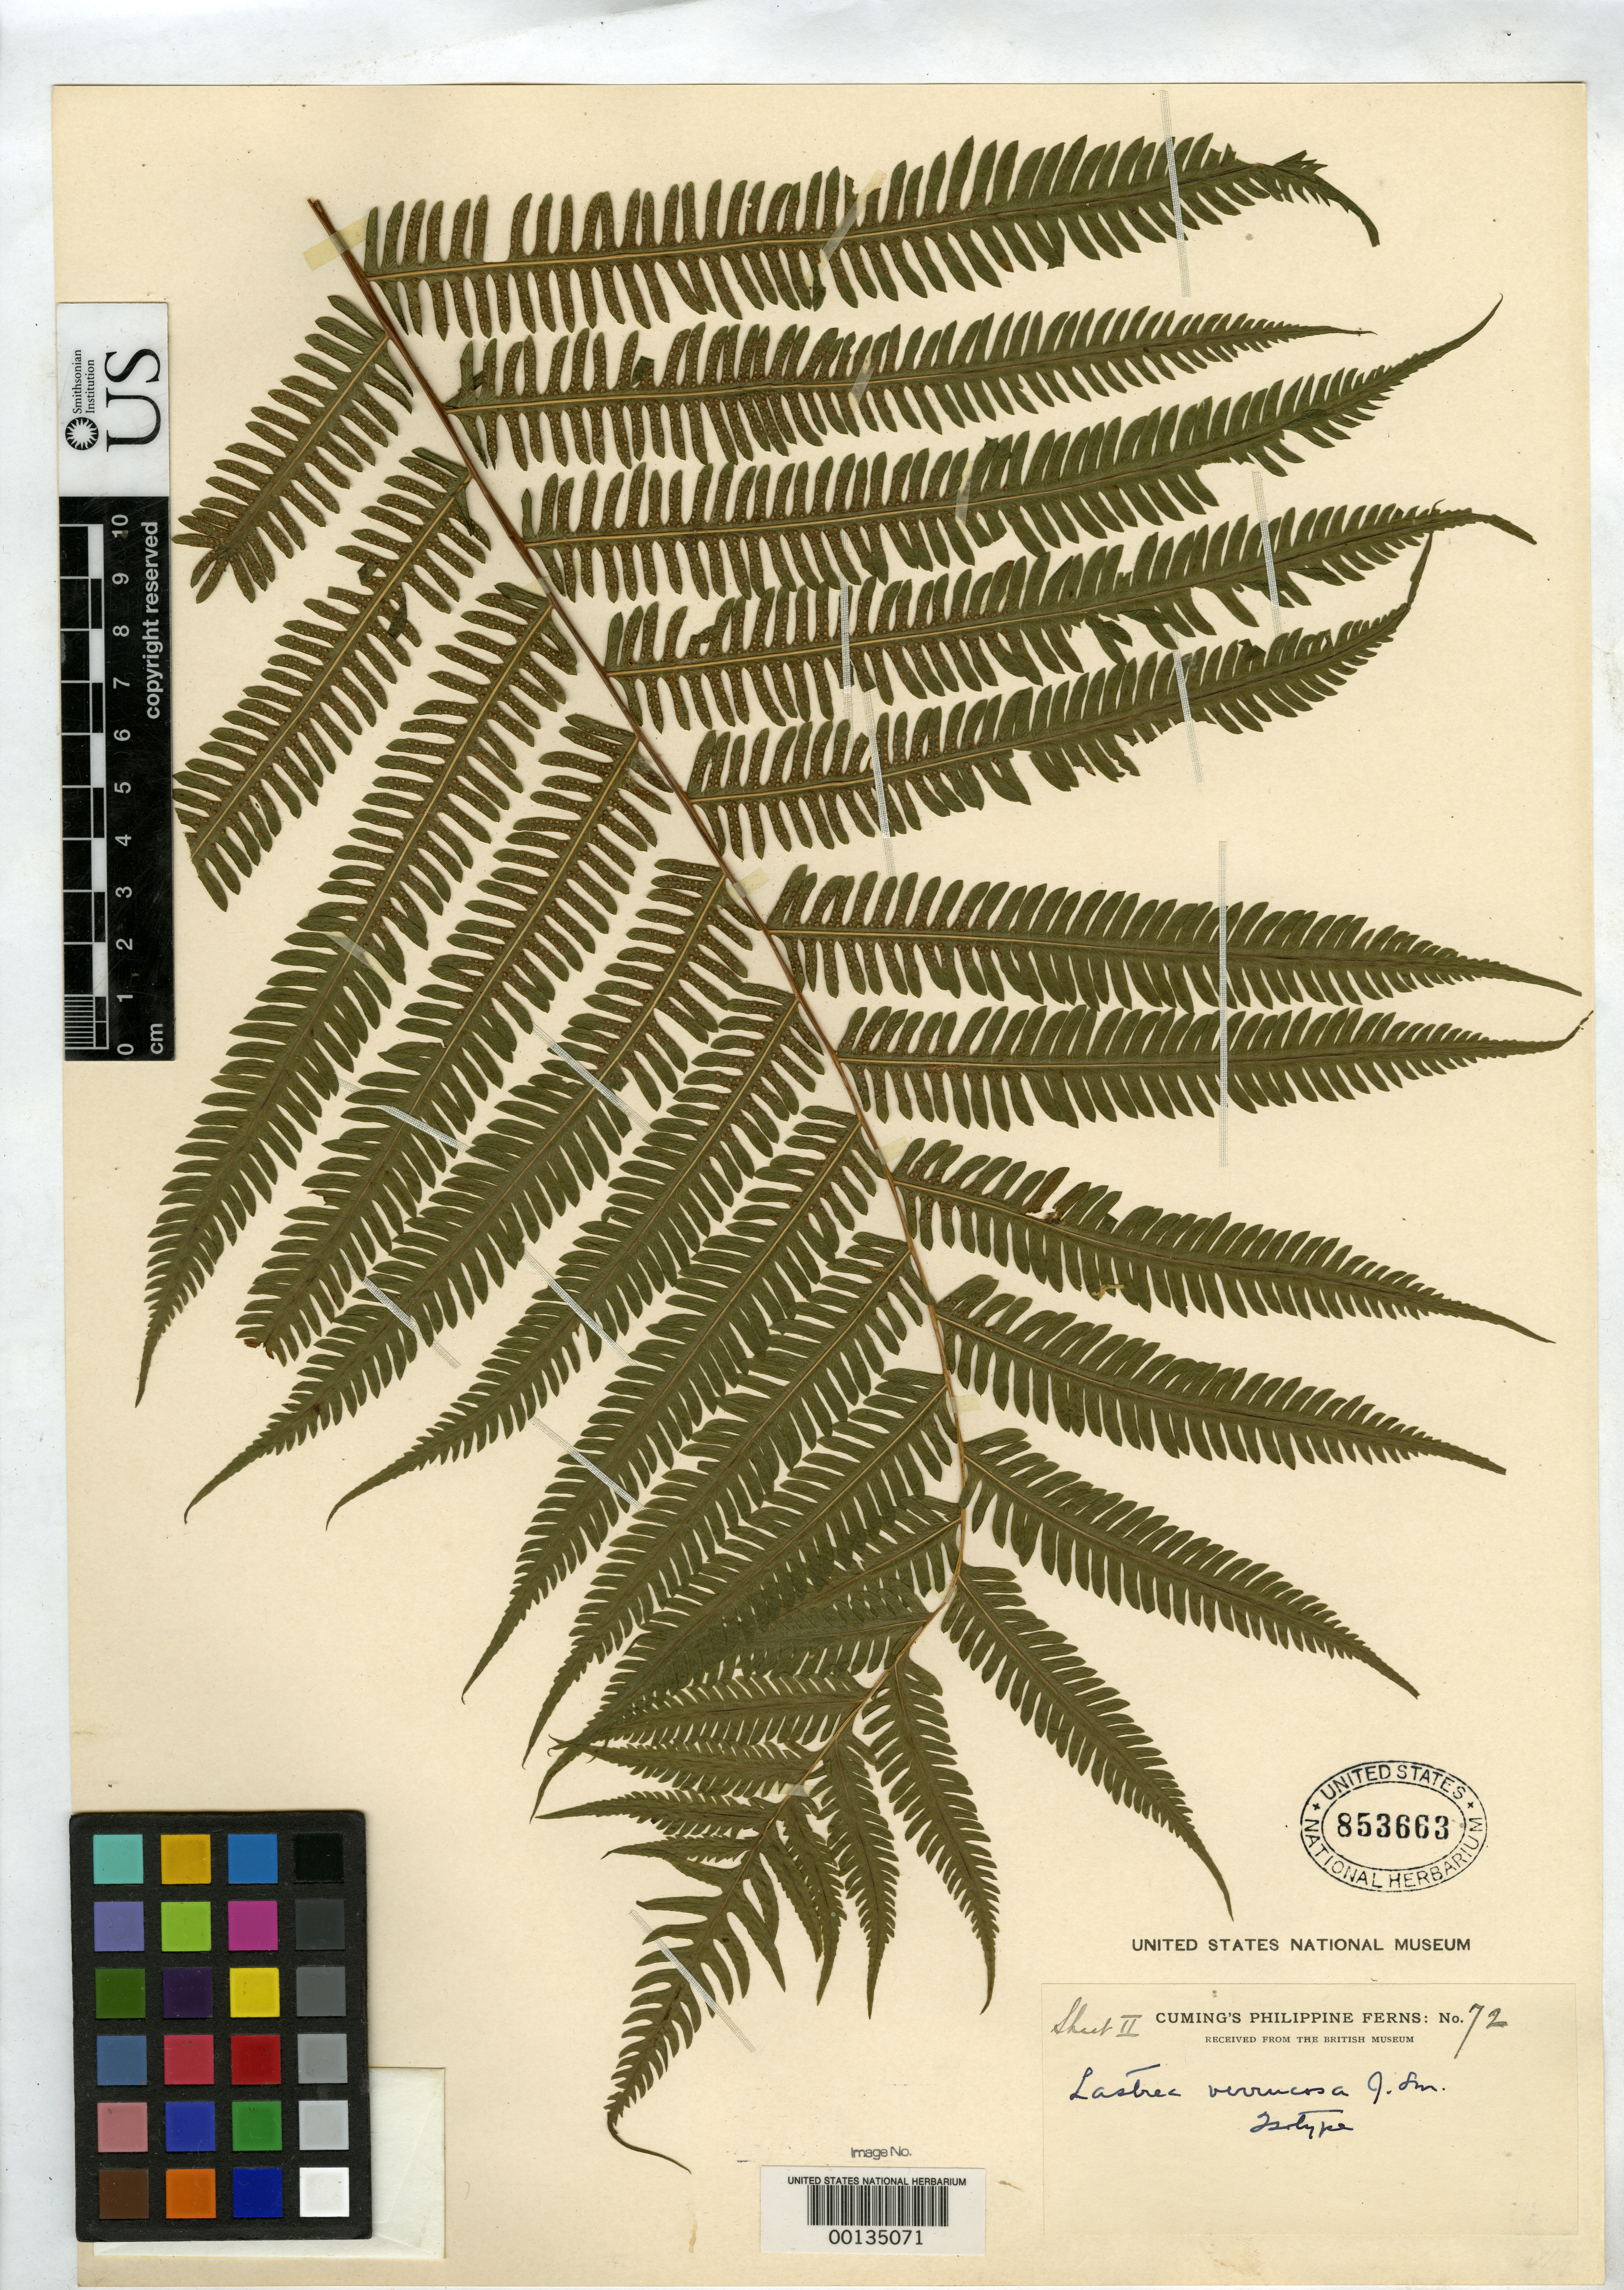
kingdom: Plantae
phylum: Tracheophyta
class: Polypodiopsida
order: Polypodiales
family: Thelypteridaceae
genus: Lastrea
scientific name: Lastrea verrucosa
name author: J. Sm. ex C. Presl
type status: Type Collection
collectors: H. Cuming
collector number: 72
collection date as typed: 1841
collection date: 1841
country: Philippines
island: Luzon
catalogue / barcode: US 853663